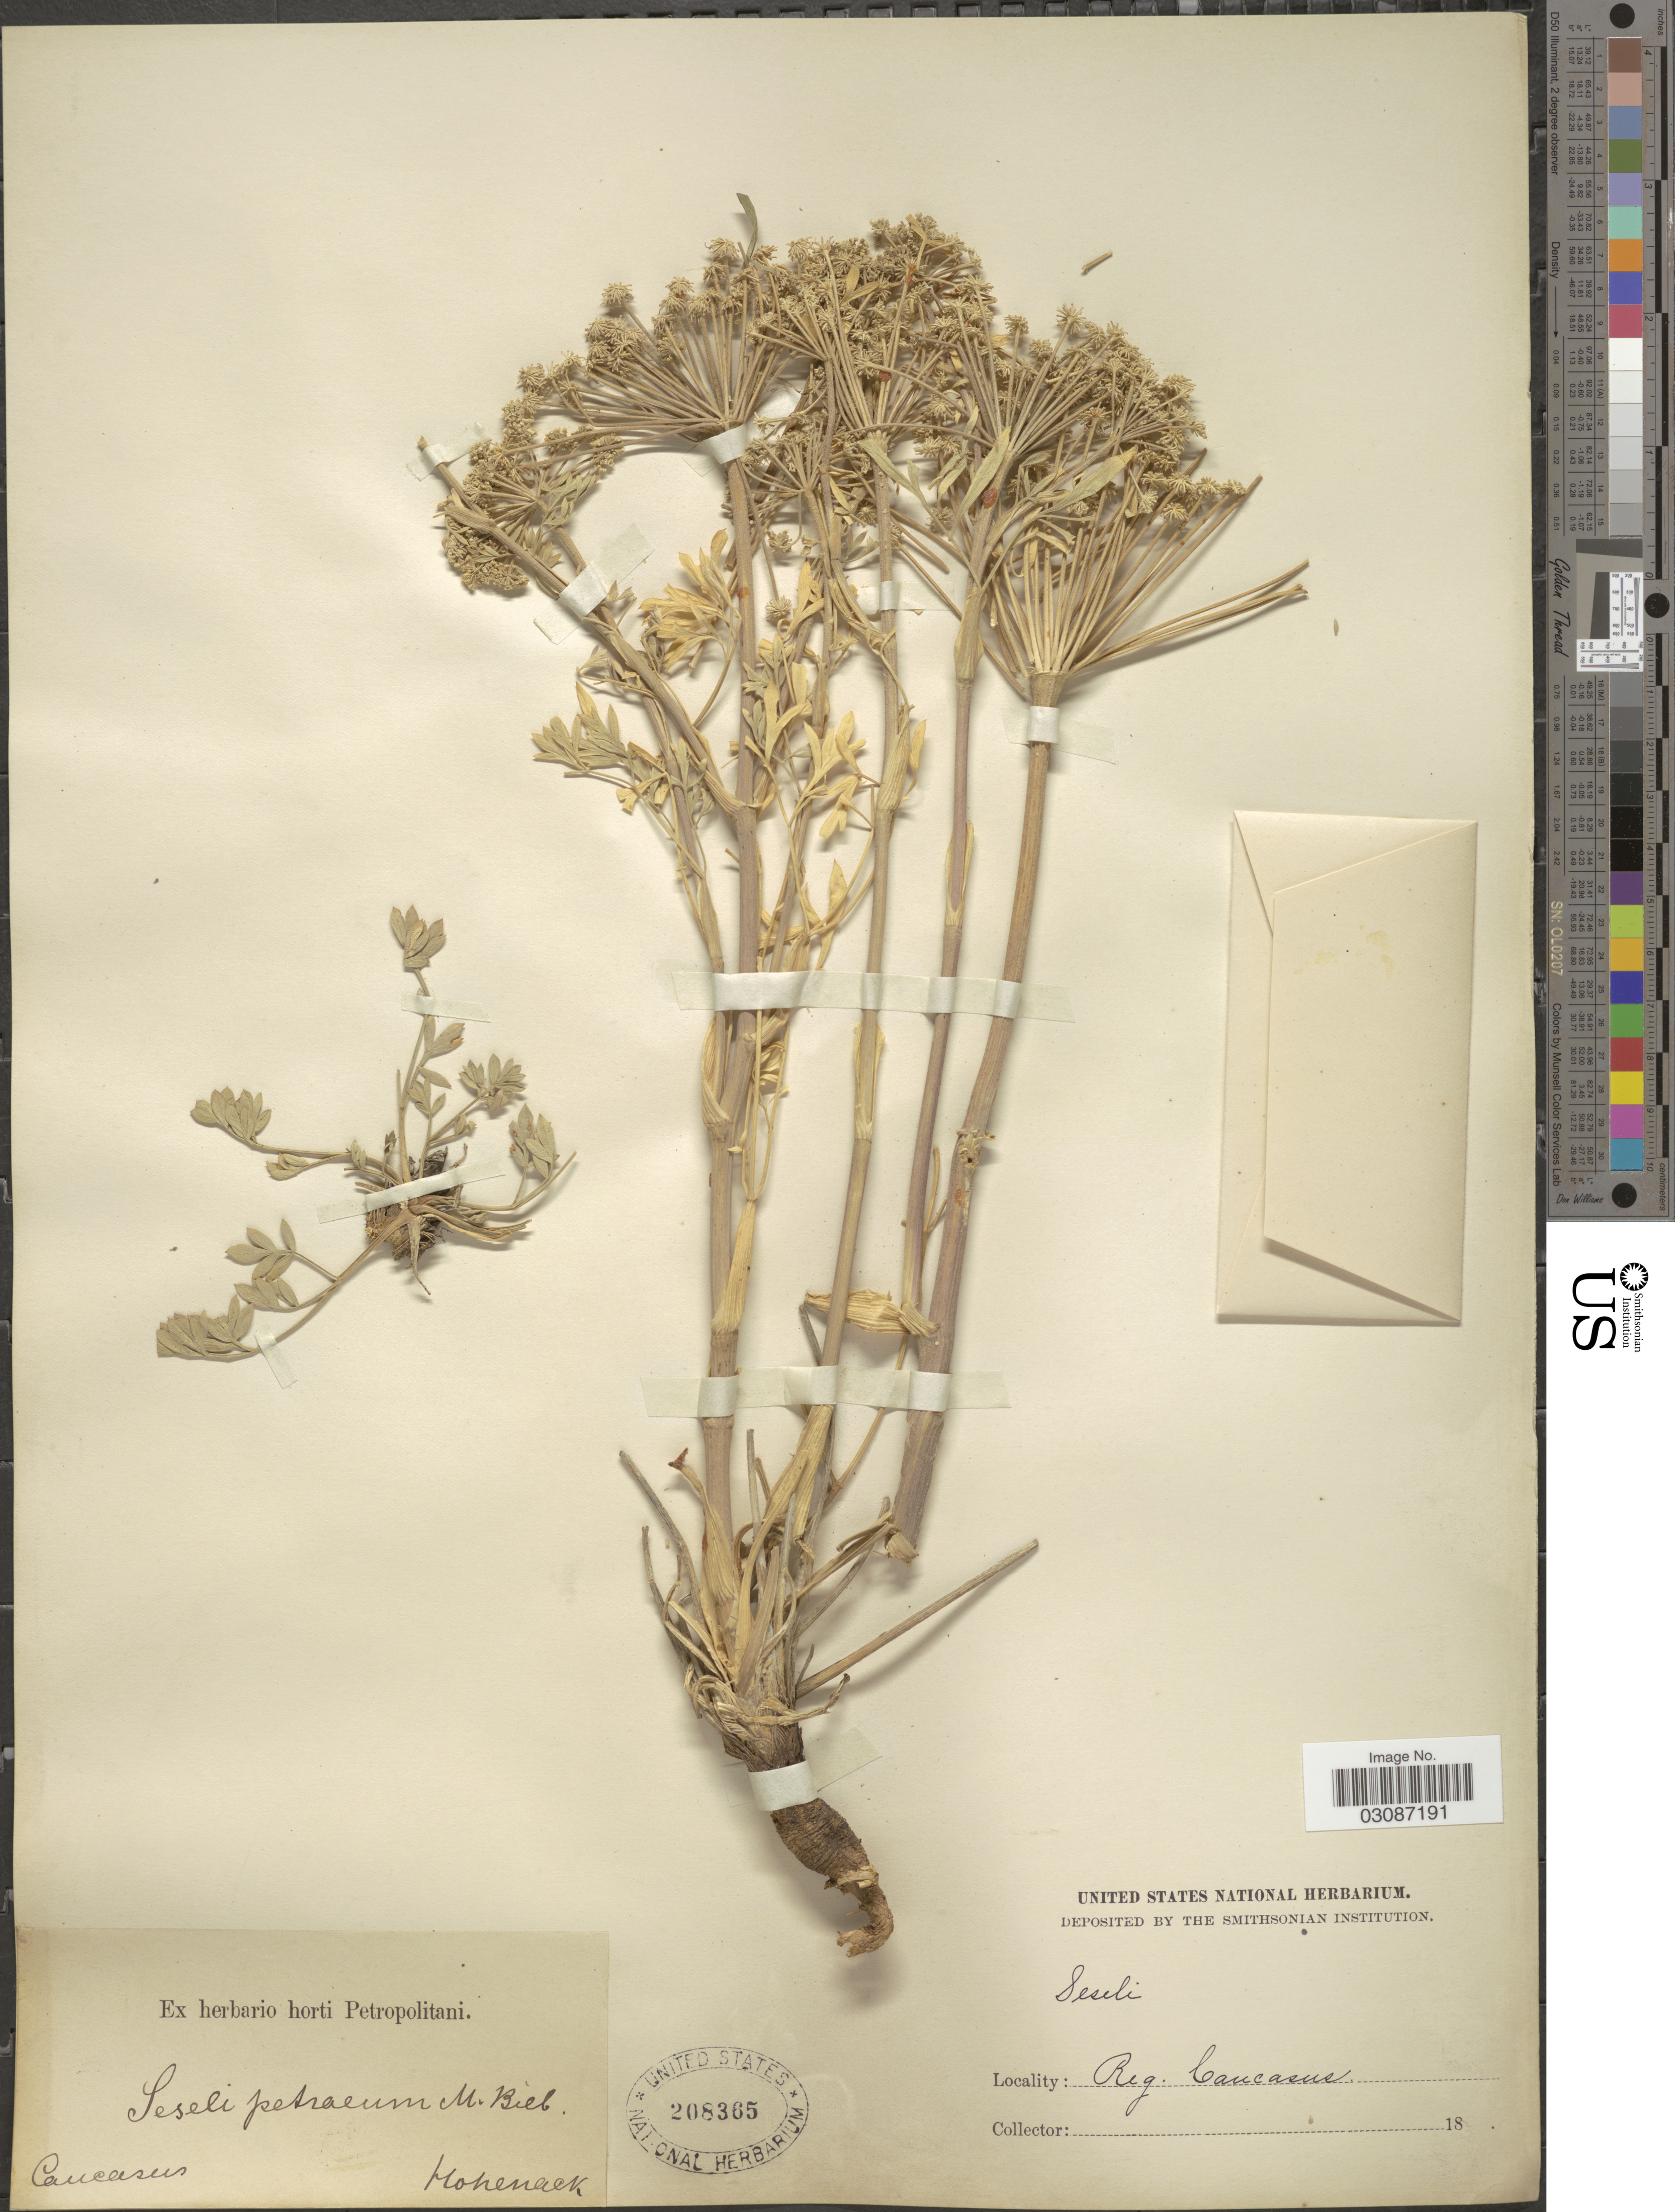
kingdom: Plantae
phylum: Tracheophyta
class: Magnoliopsida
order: Apiales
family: Apiaceae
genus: Seseli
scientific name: Seseli sp.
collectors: Hohenack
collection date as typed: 18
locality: Reg. Caucasus.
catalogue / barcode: US 208365